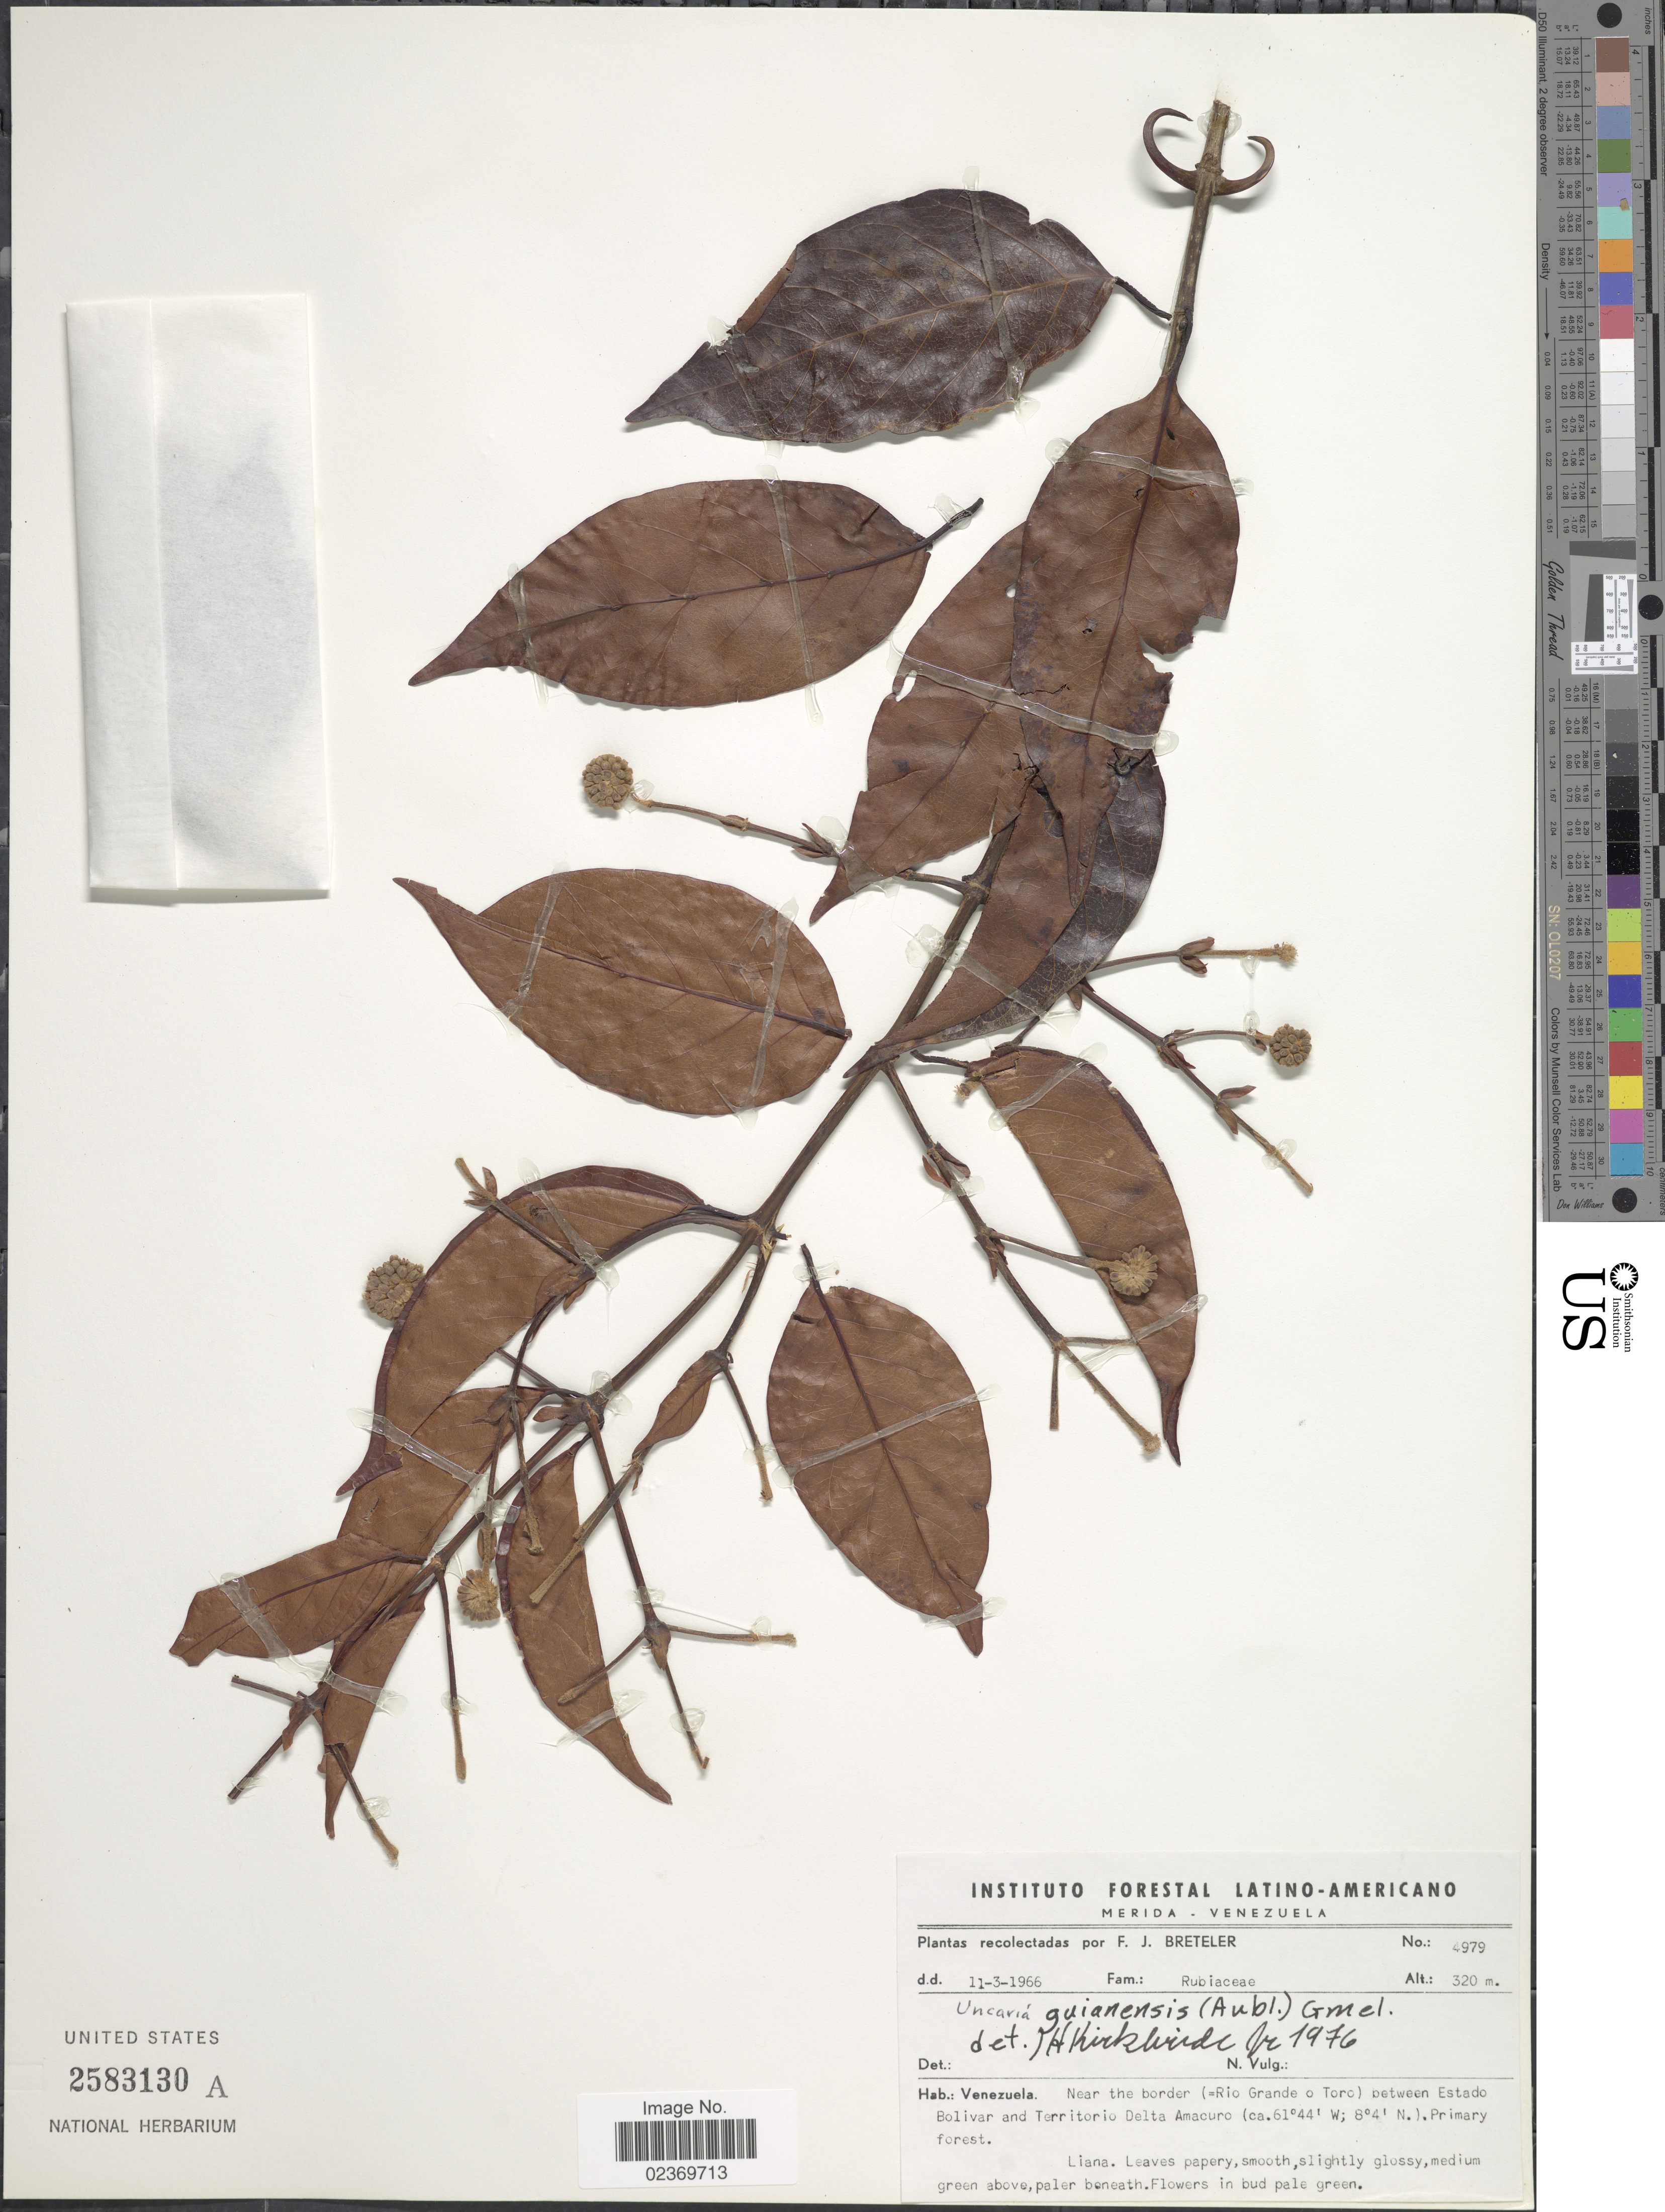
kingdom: Plantae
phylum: Tracheophyta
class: Magnoliopsida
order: Gentianales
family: Rubiaceae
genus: Uncaria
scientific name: Uncaria guianensis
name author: (Aubl.) J.F. Gmel.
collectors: F. J. Breteler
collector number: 4979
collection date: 1966-03-11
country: Venezuela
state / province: Bolivar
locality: Near the border (=Rio Grande o Toro) between Estado Bolivar and Territorio Delta Amacuro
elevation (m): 320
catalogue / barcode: US 2583130A